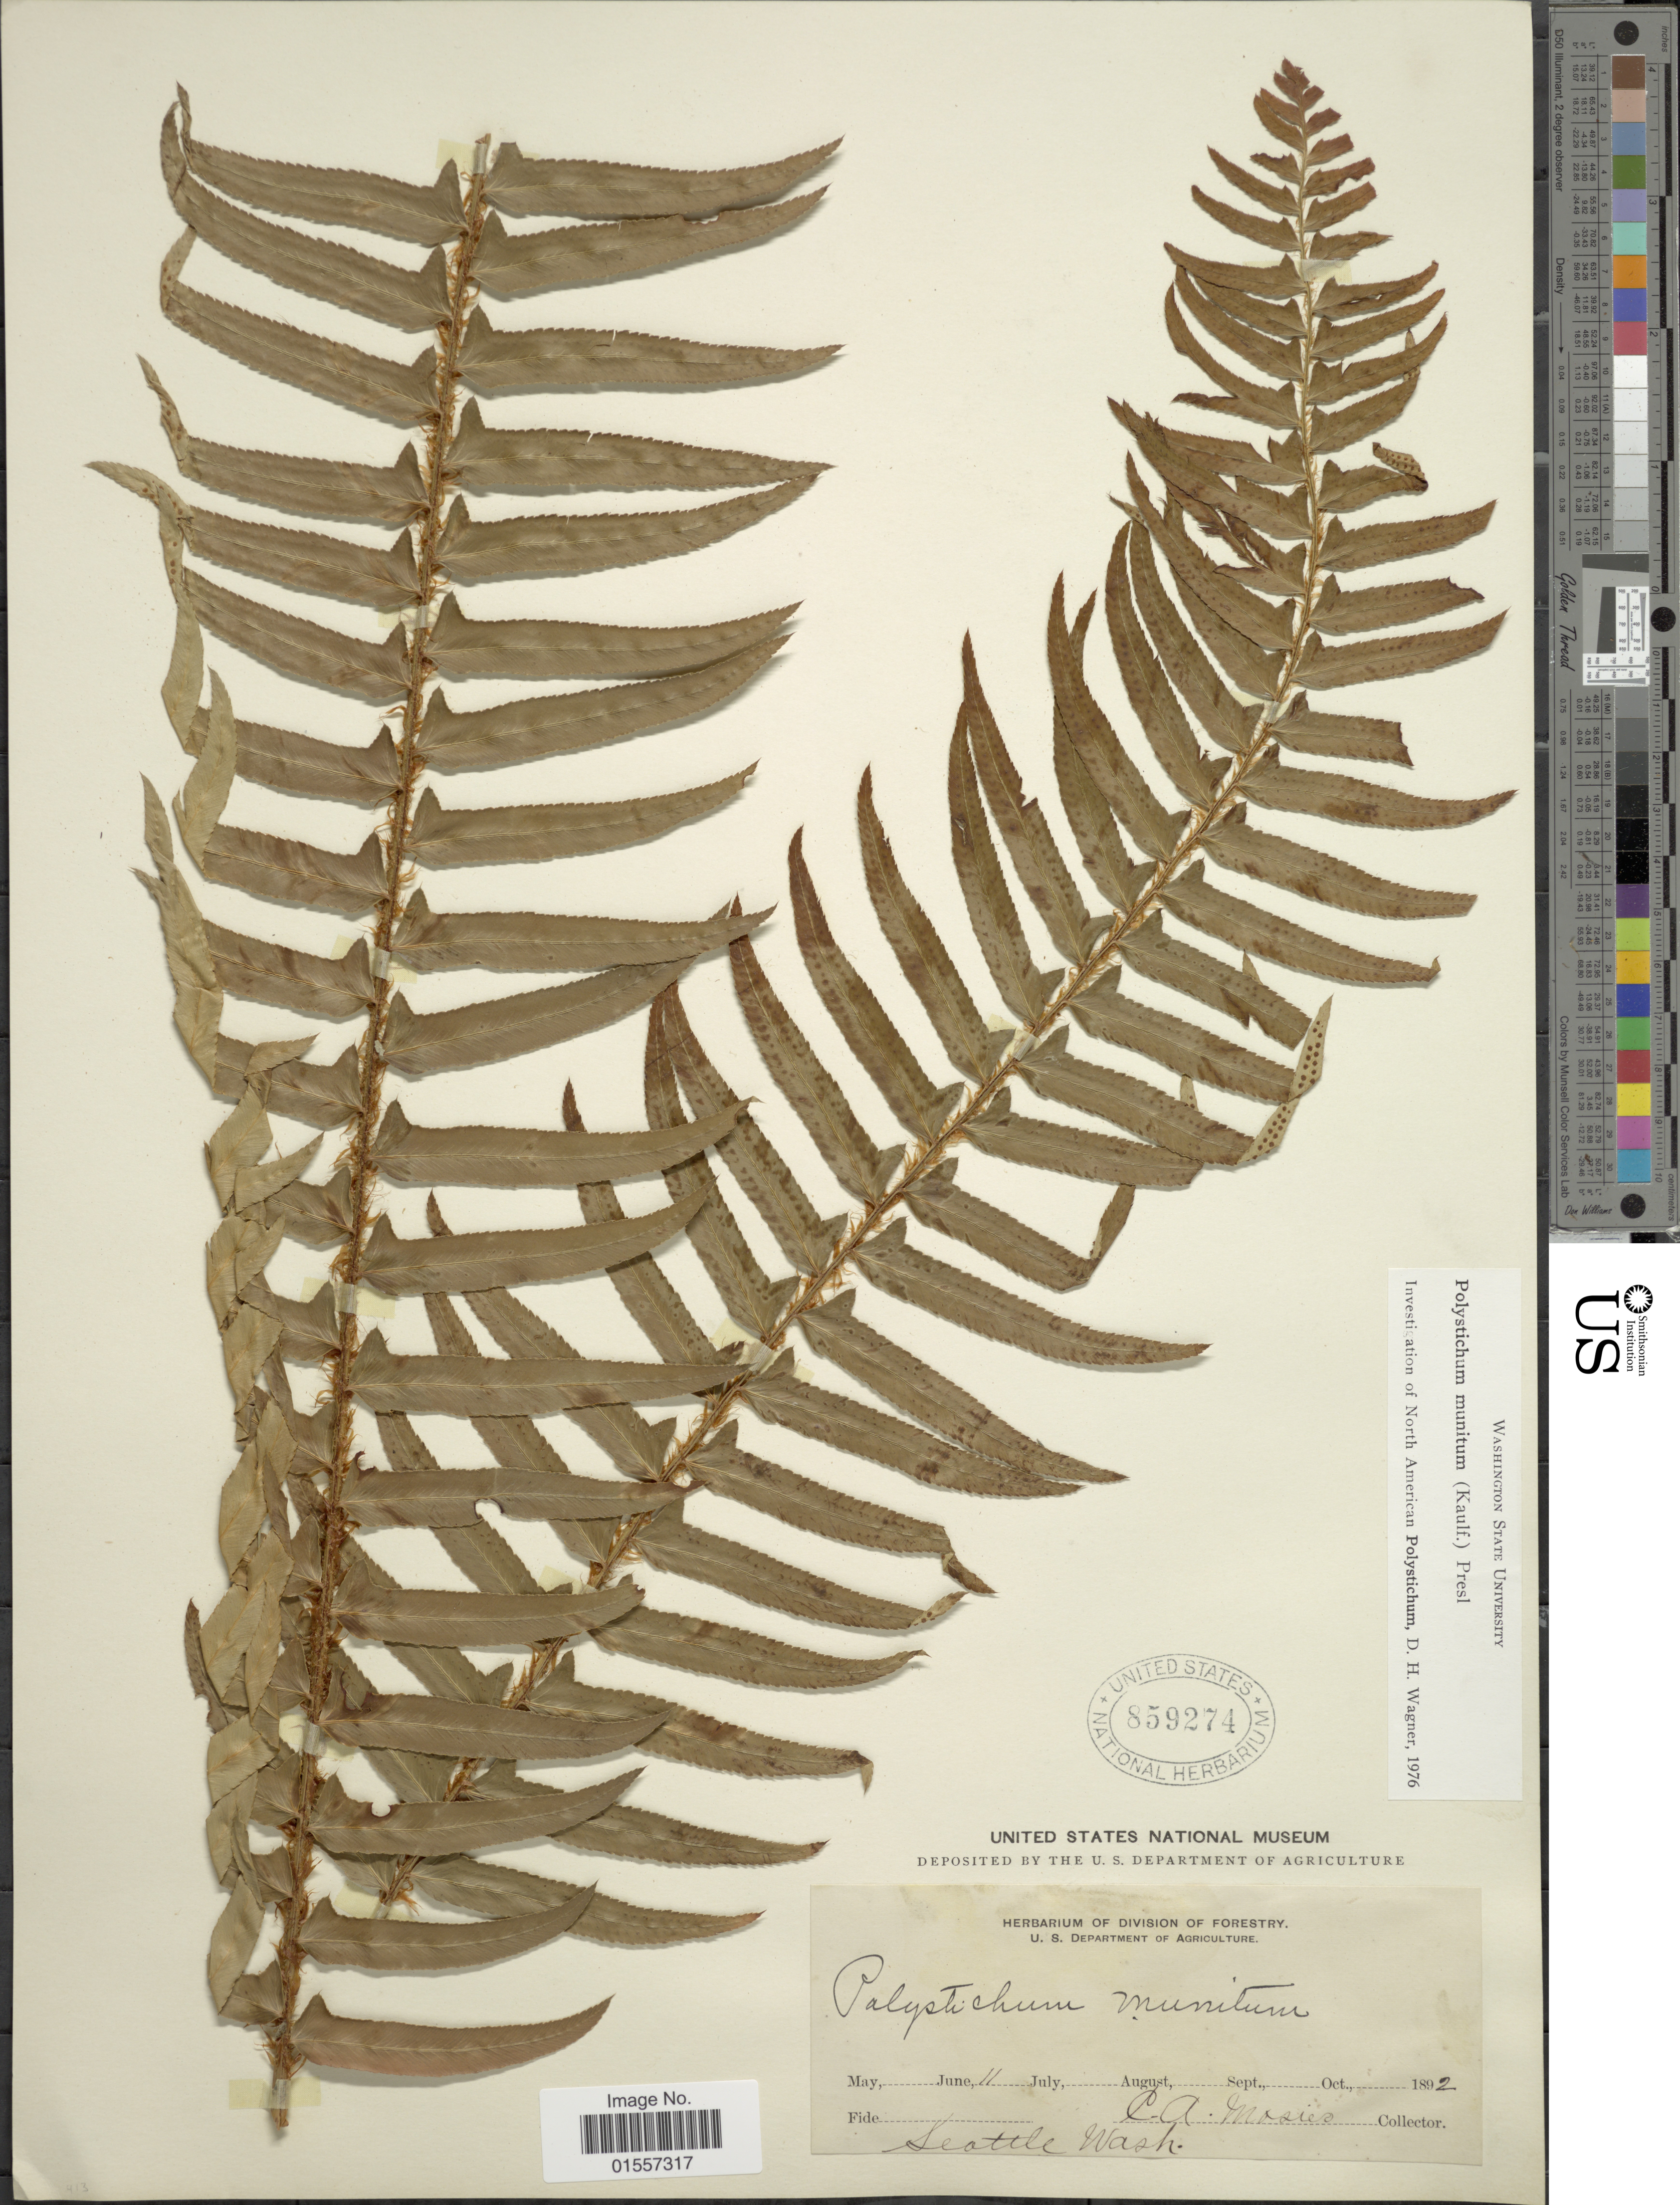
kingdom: Plantae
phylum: Tracheophyta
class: Polypodiopsida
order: Polypodiales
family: Dryopteridaceae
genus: Polystichum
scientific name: Polystichum munitum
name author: (Kaulf.) C. Presl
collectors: C. A. Mosier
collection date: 1892-07-11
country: United States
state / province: Washington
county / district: King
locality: Seattle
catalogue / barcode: US 859274